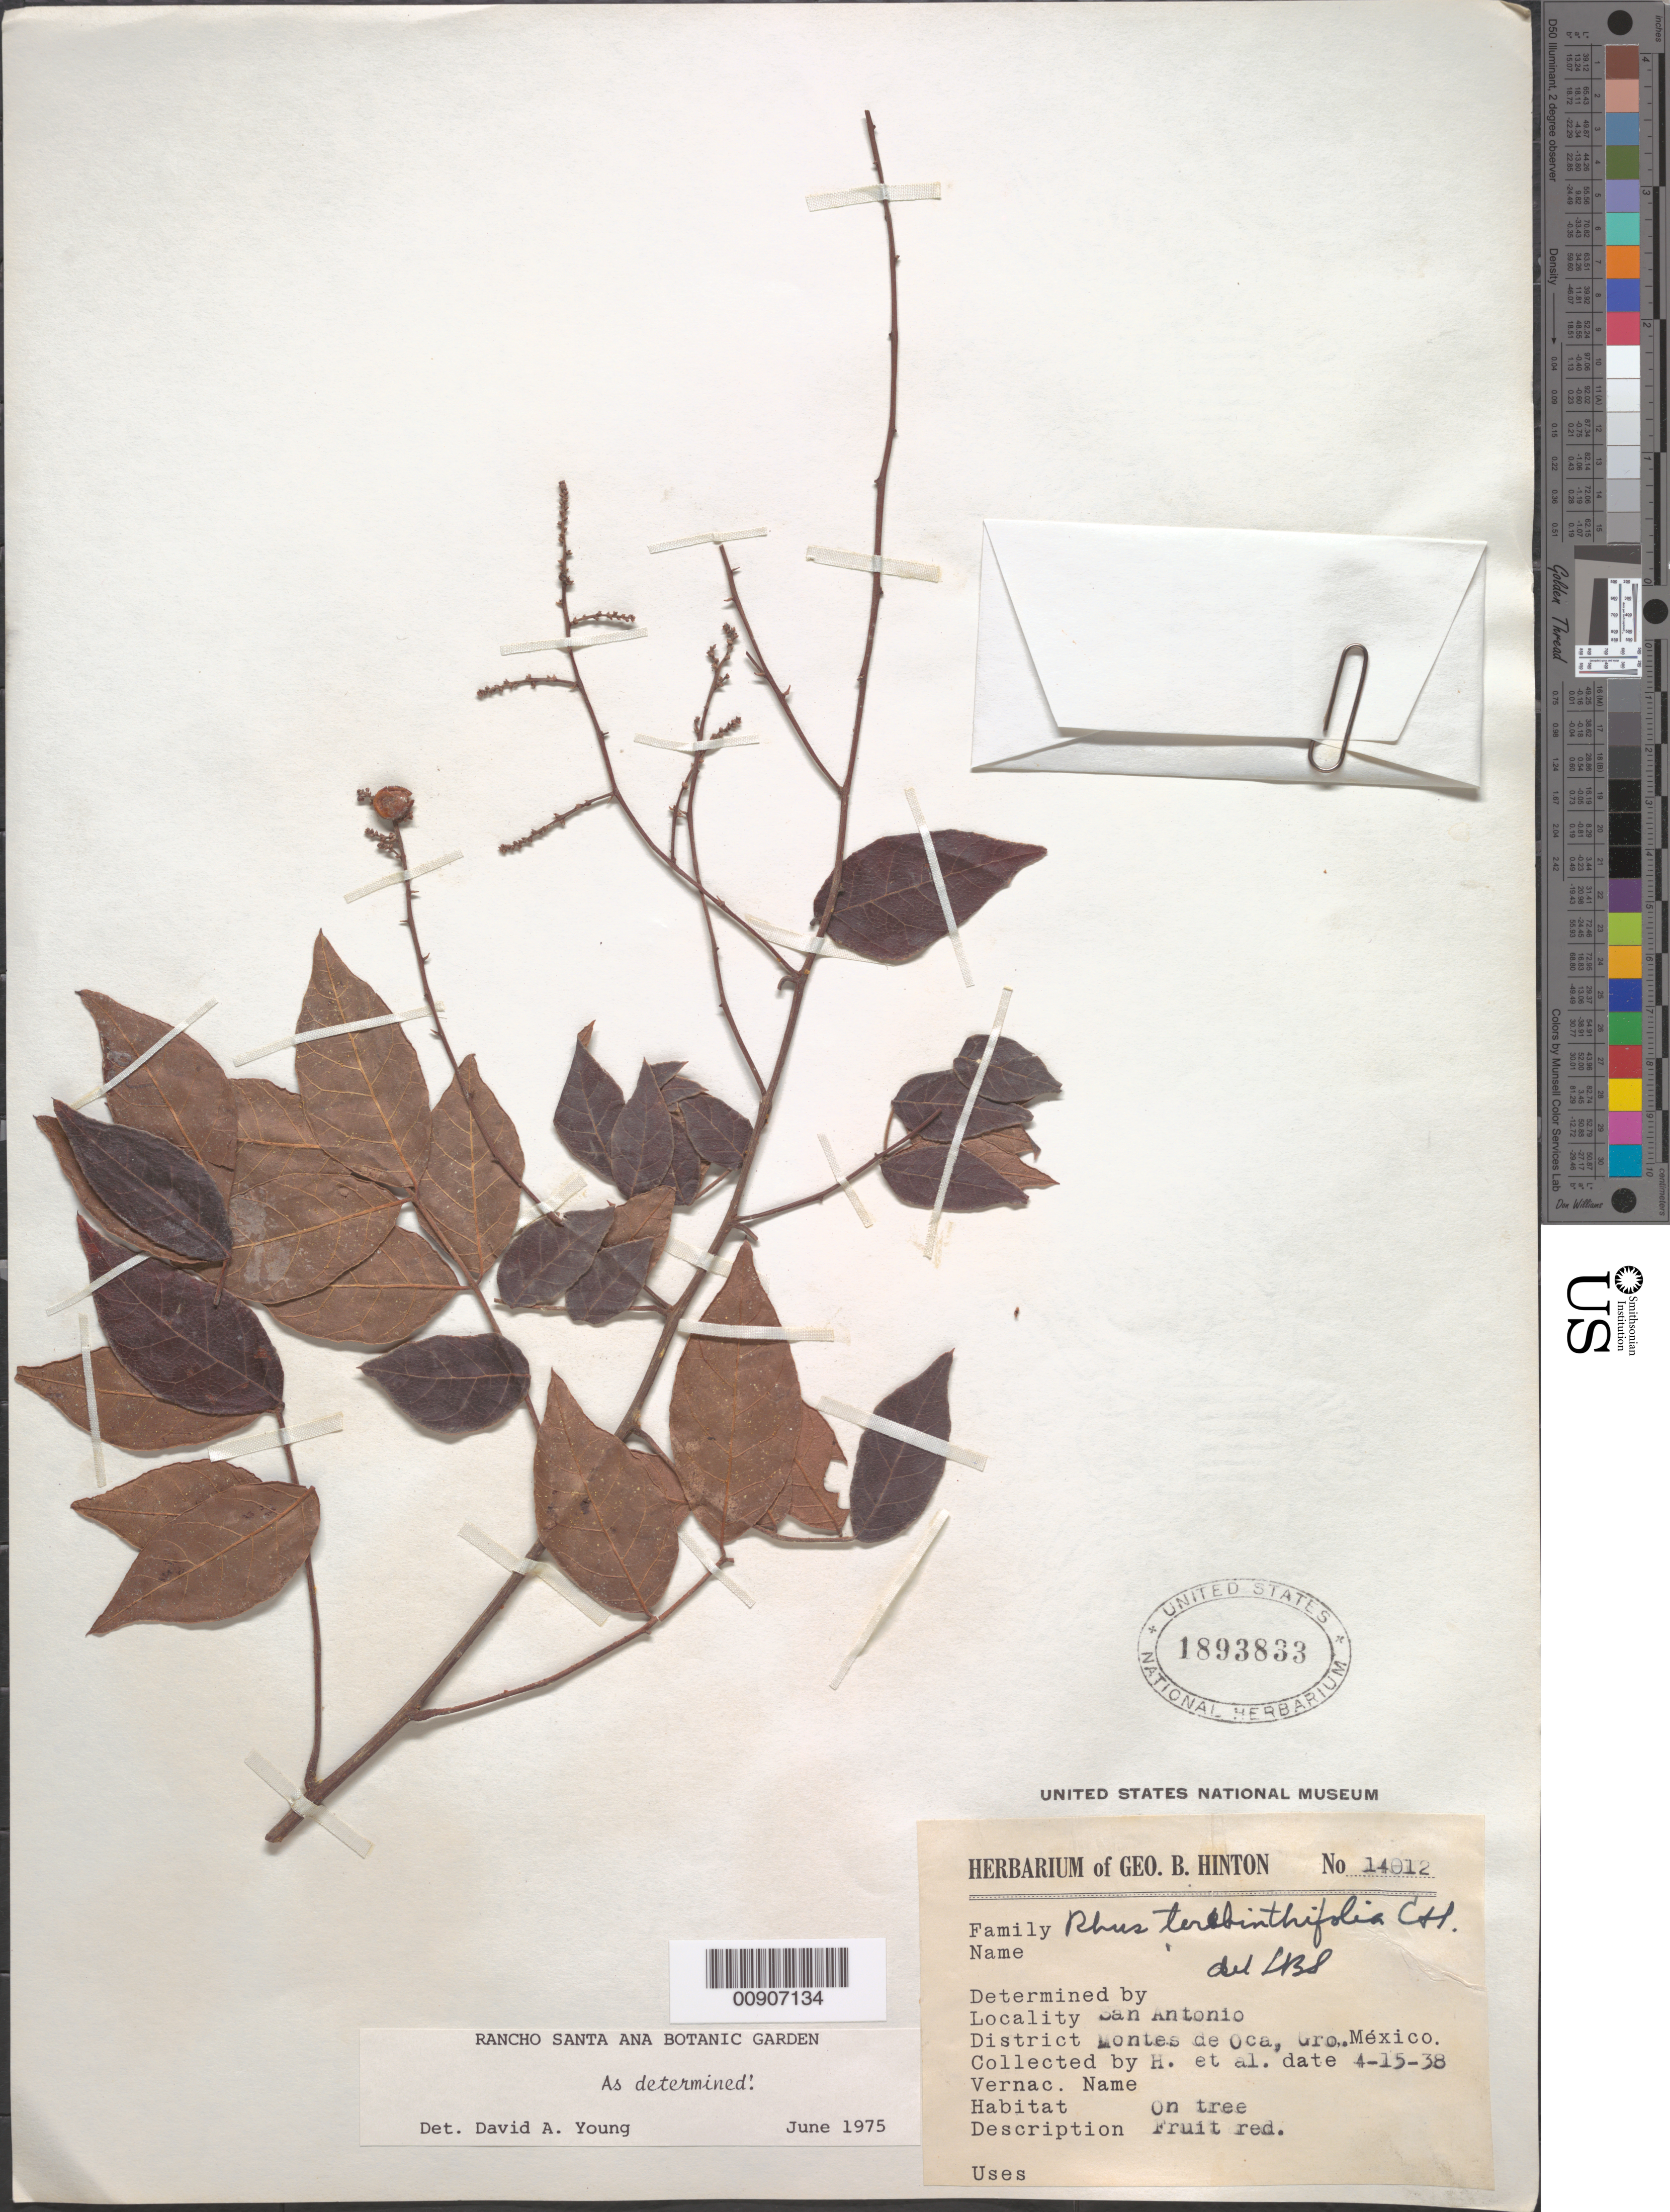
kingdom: Plantae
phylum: Tracheophyta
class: Magnoliopsida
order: Sapindales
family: Anacardiaceae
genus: Rhus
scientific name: Rhus terebinthifolia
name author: Schltdl. & Cham.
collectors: G. B. Hinton & et al.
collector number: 14012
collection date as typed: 15 Apr 1938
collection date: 1938-04-15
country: Mexico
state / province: Guerrero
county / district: Montes de Oca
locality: San Antonio, District Montes de Oca, Guerrero.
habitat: On tree.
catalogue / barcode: US 1893833